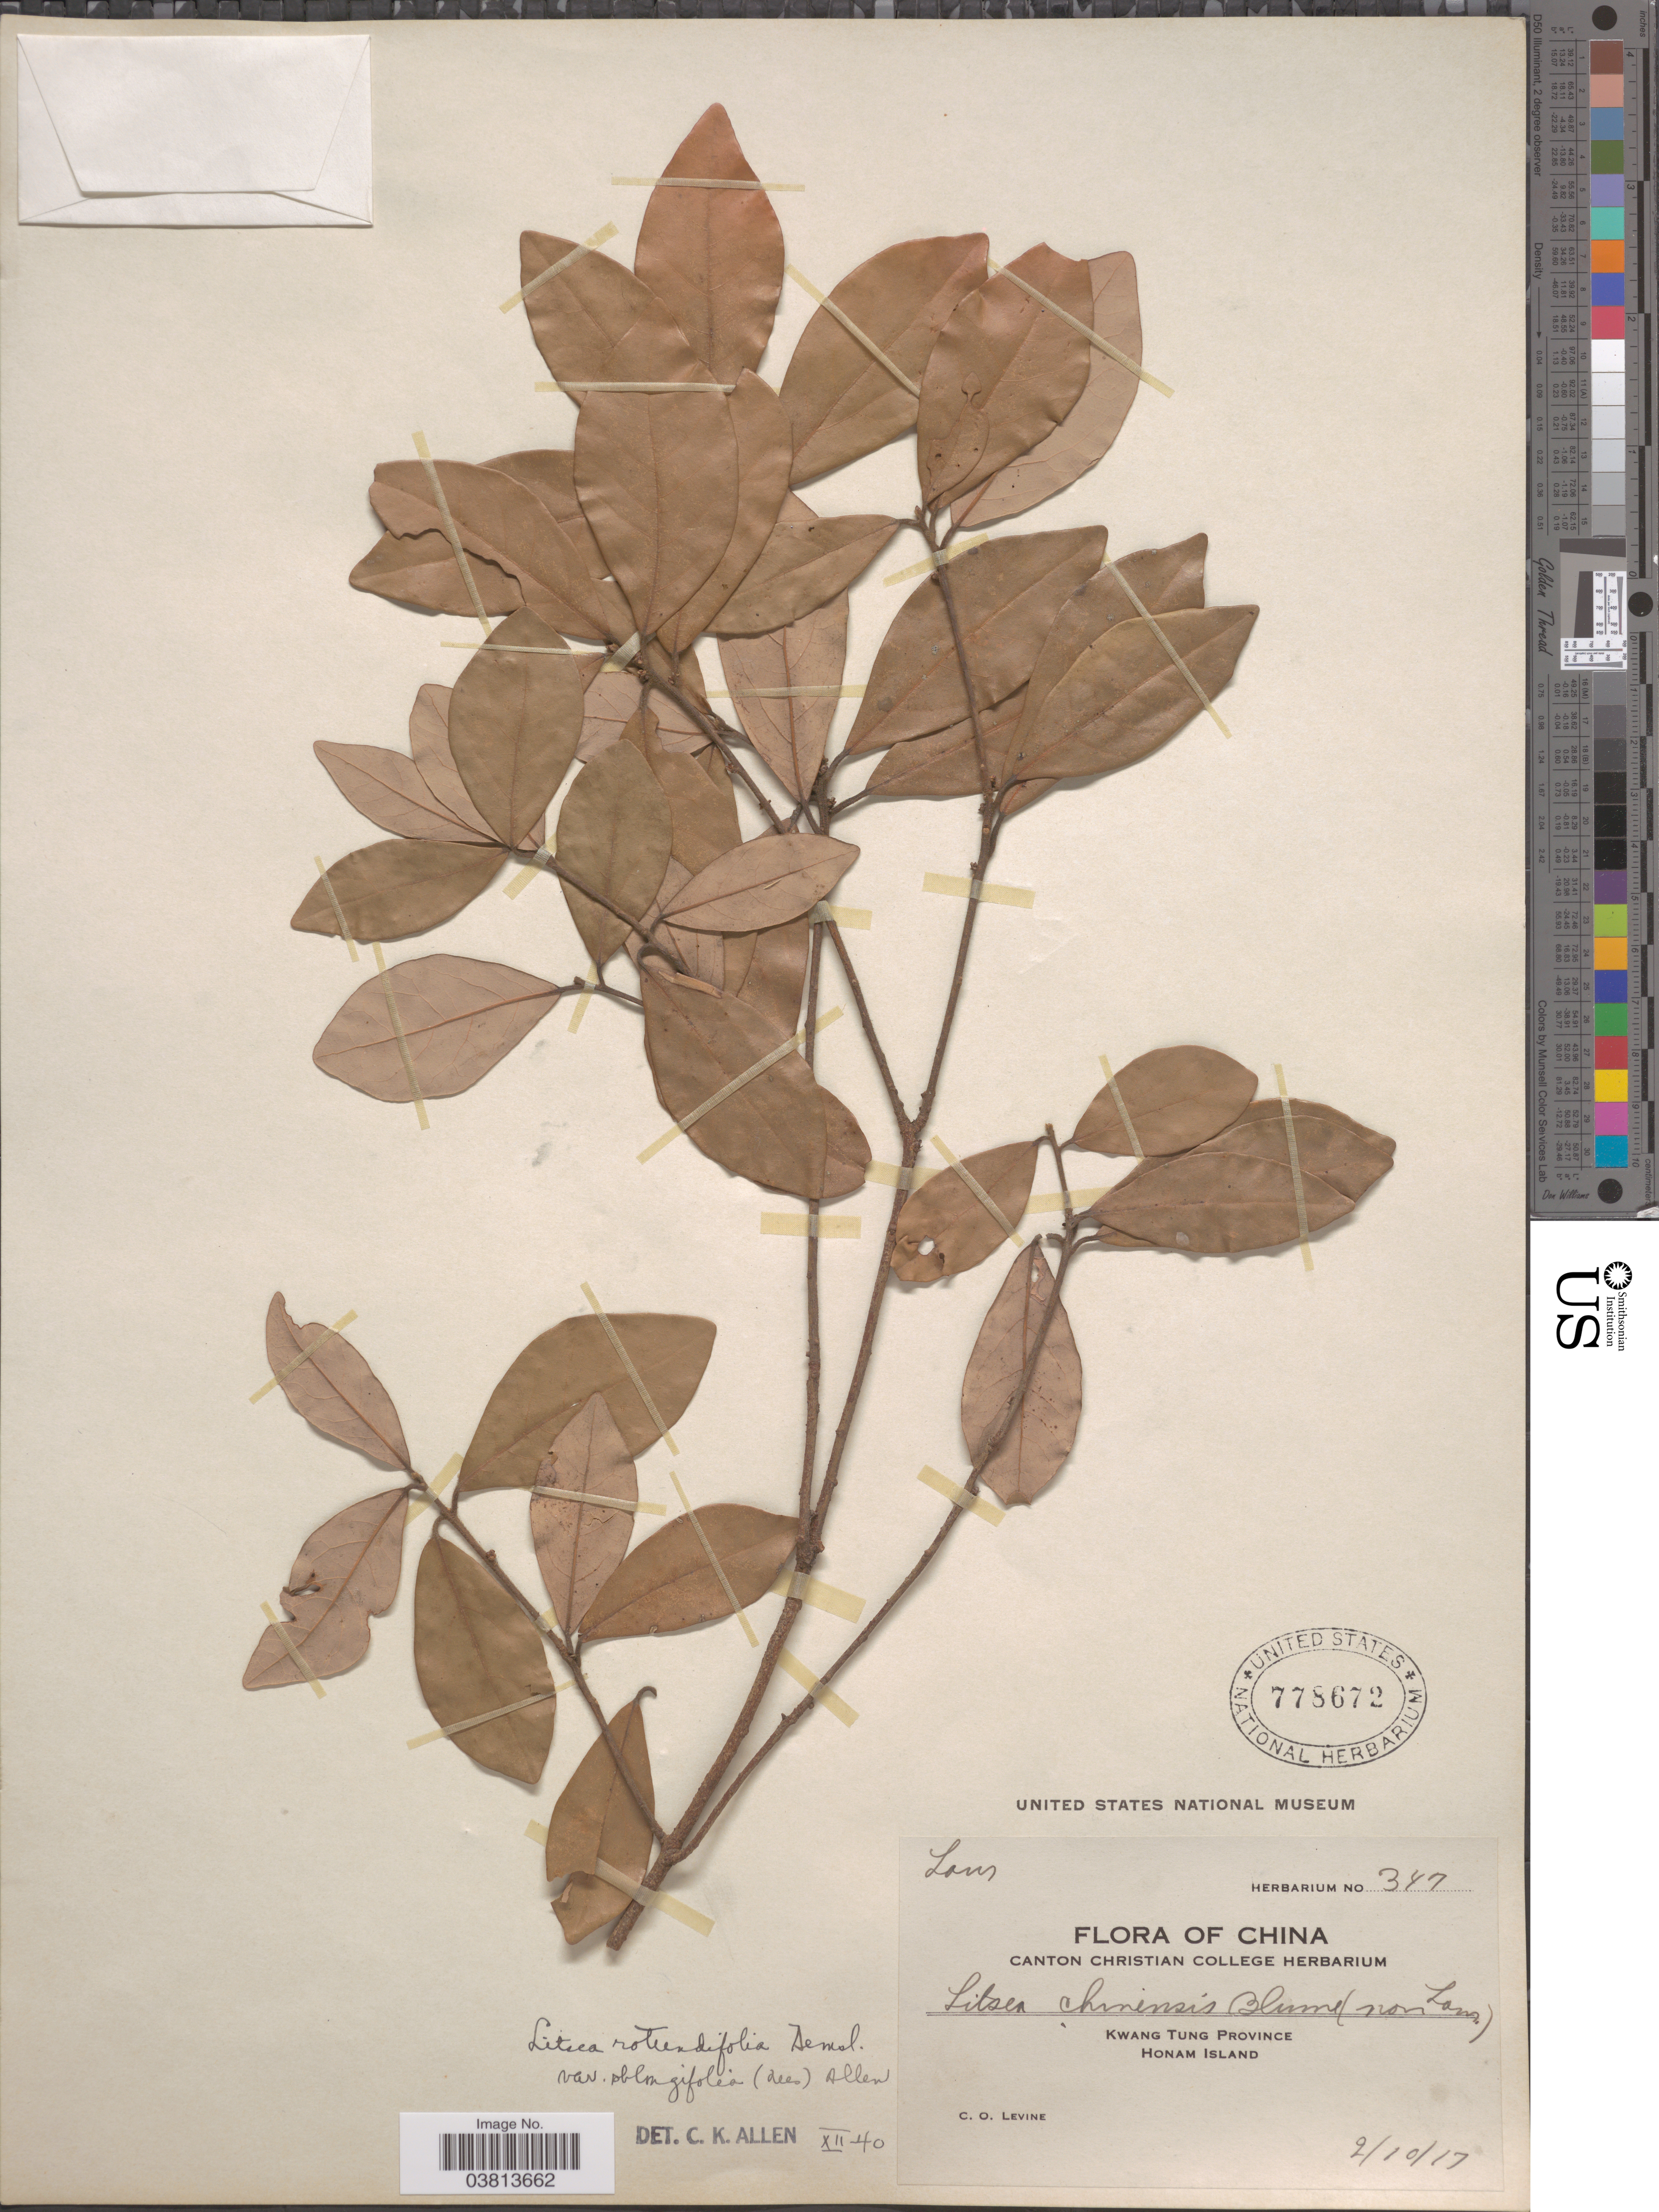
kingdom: Plantae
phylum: Tracheophyta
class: Magnoliopsida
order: Laurales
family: Lauraceae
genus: Litsea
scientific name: Litsea rotundifolia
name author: Hemsl.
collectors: C. O. Levine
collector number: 347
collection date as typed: Transcribed d/m/y: 2/10/17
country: China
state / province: Guangdong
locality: Kwang Tung Province. Honam Island.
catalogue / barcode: US 778672